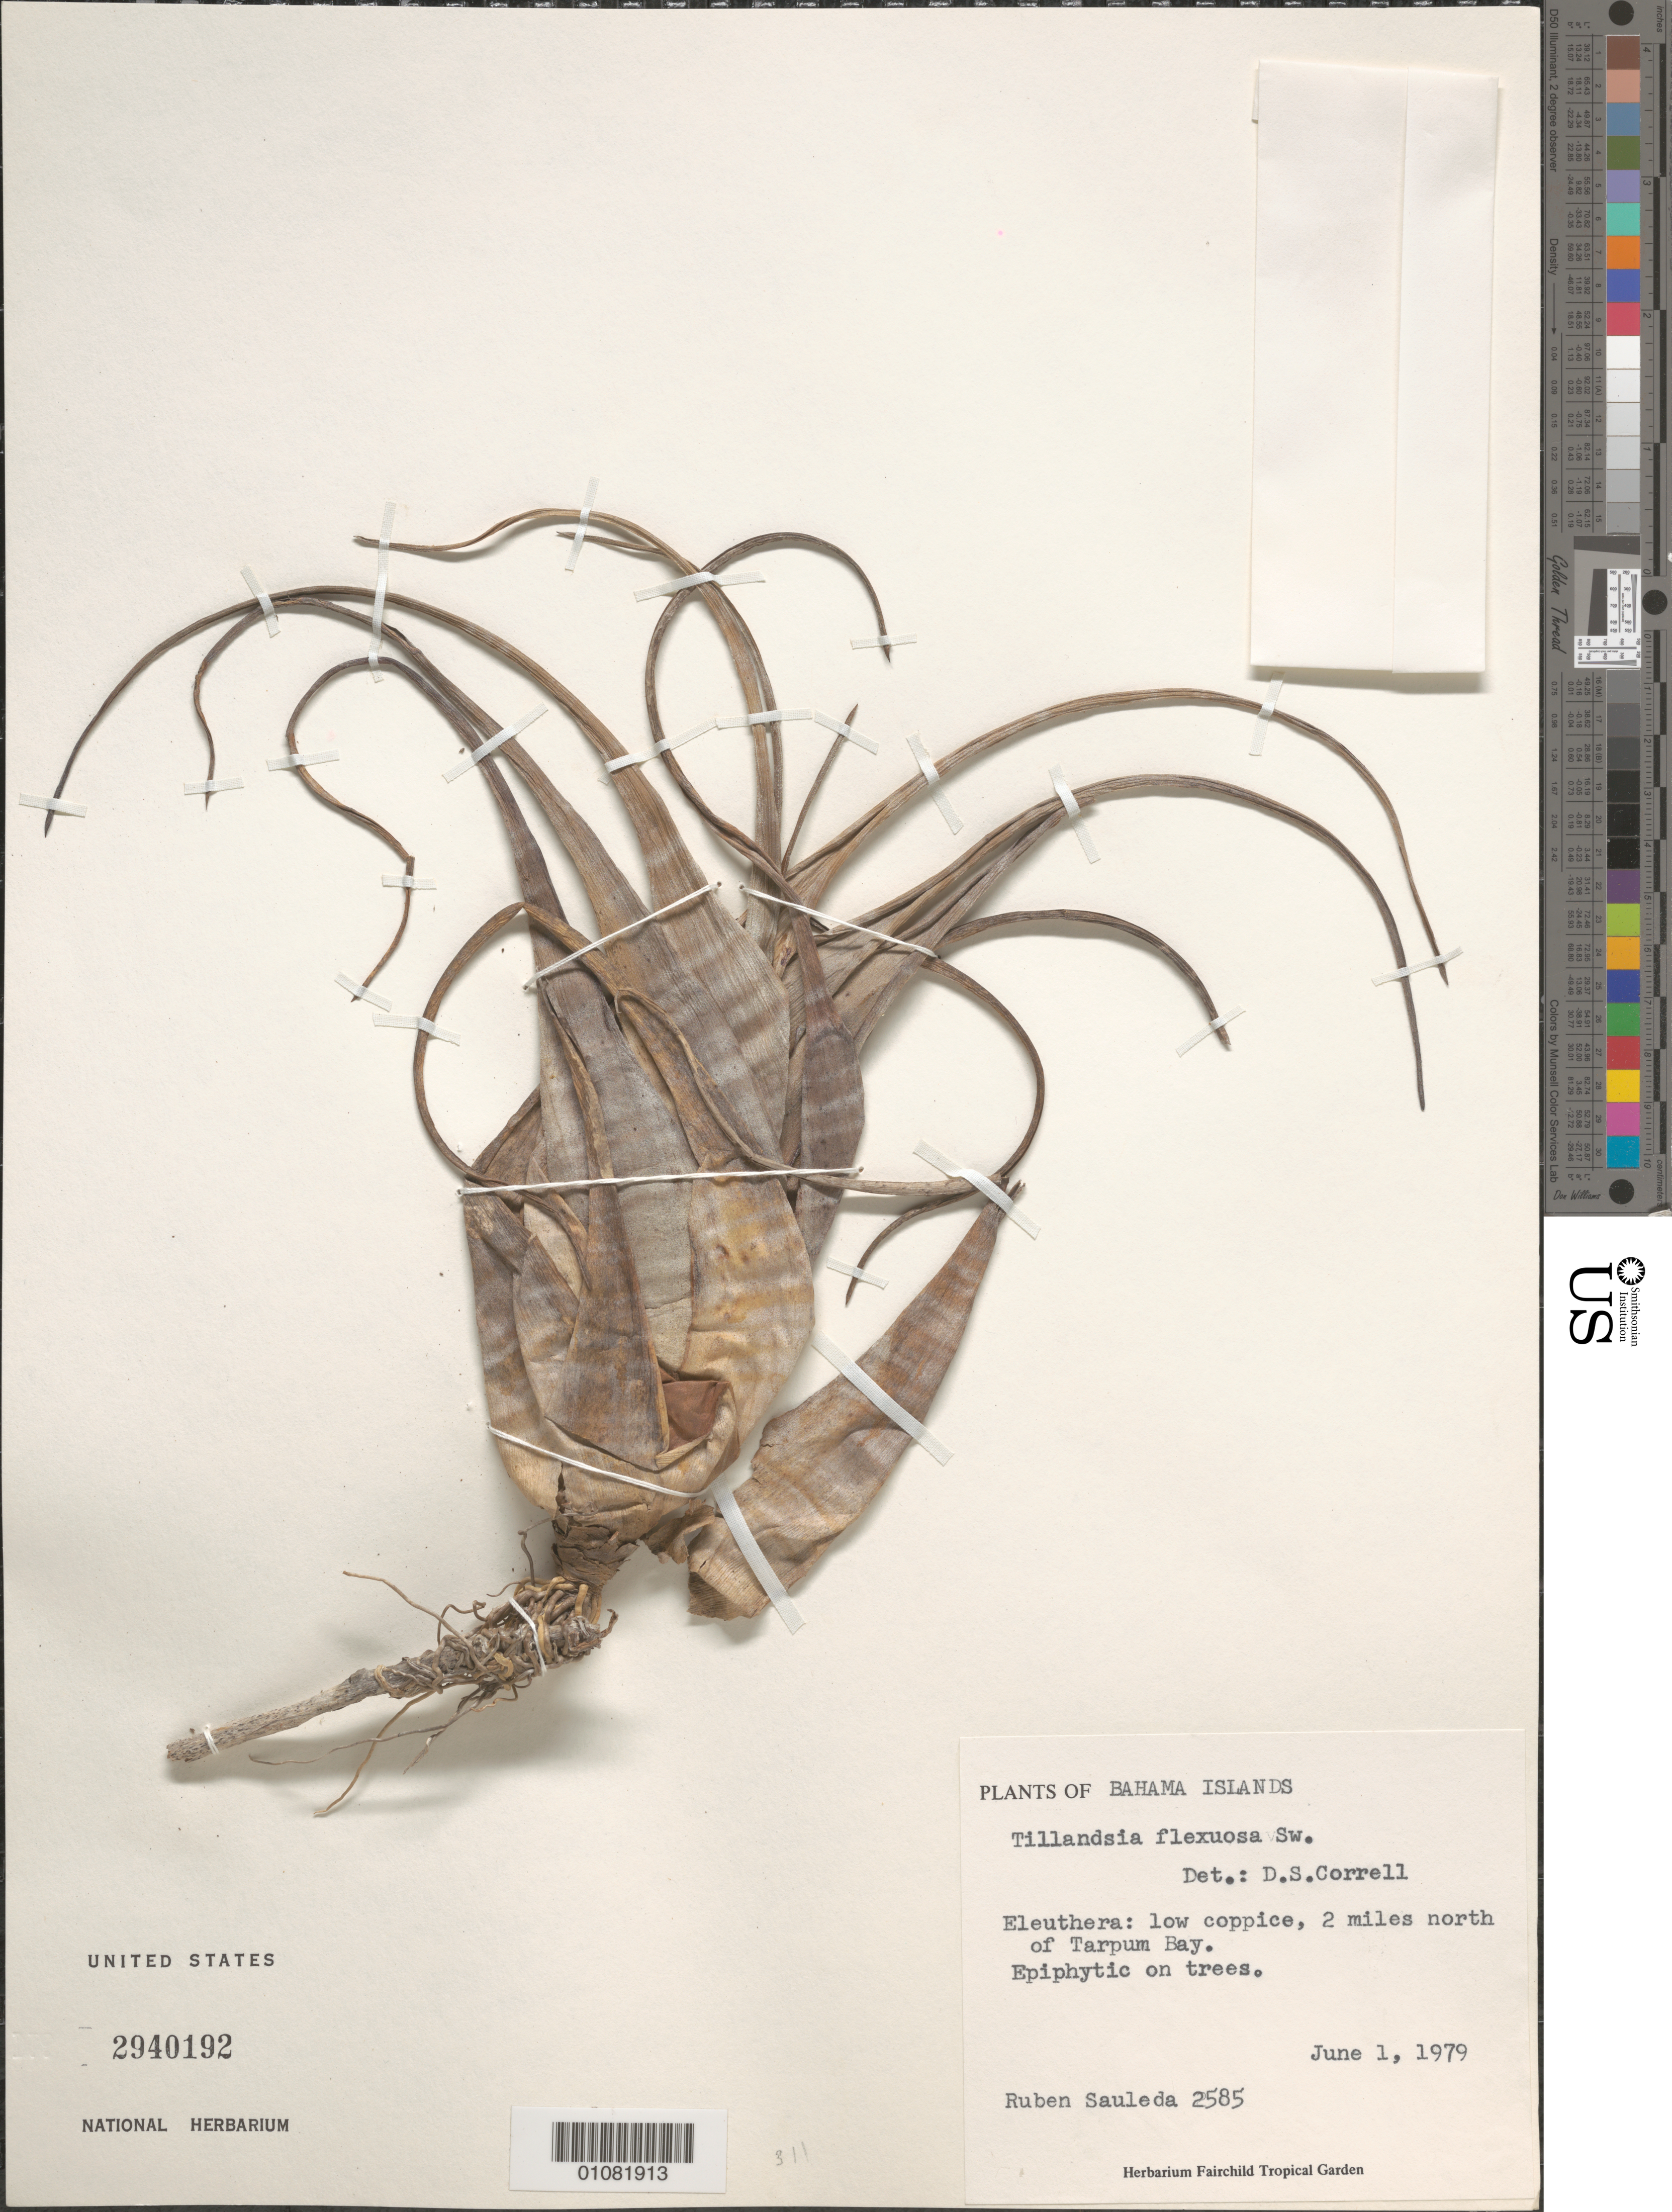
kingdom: Plantae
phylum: Tracheophyta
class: Liliopsida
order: Poales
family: Bromeliaceae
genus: Tillandsia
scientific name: Tillandsia flexuosa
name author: Sw.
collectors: R. Sauleda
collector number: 2585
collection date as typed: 01 Jun 1979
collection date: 1979-06-01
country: Bahamas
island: Eleuthera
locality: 2 miles N of Tarpum Bay.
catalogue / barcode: US 2940192